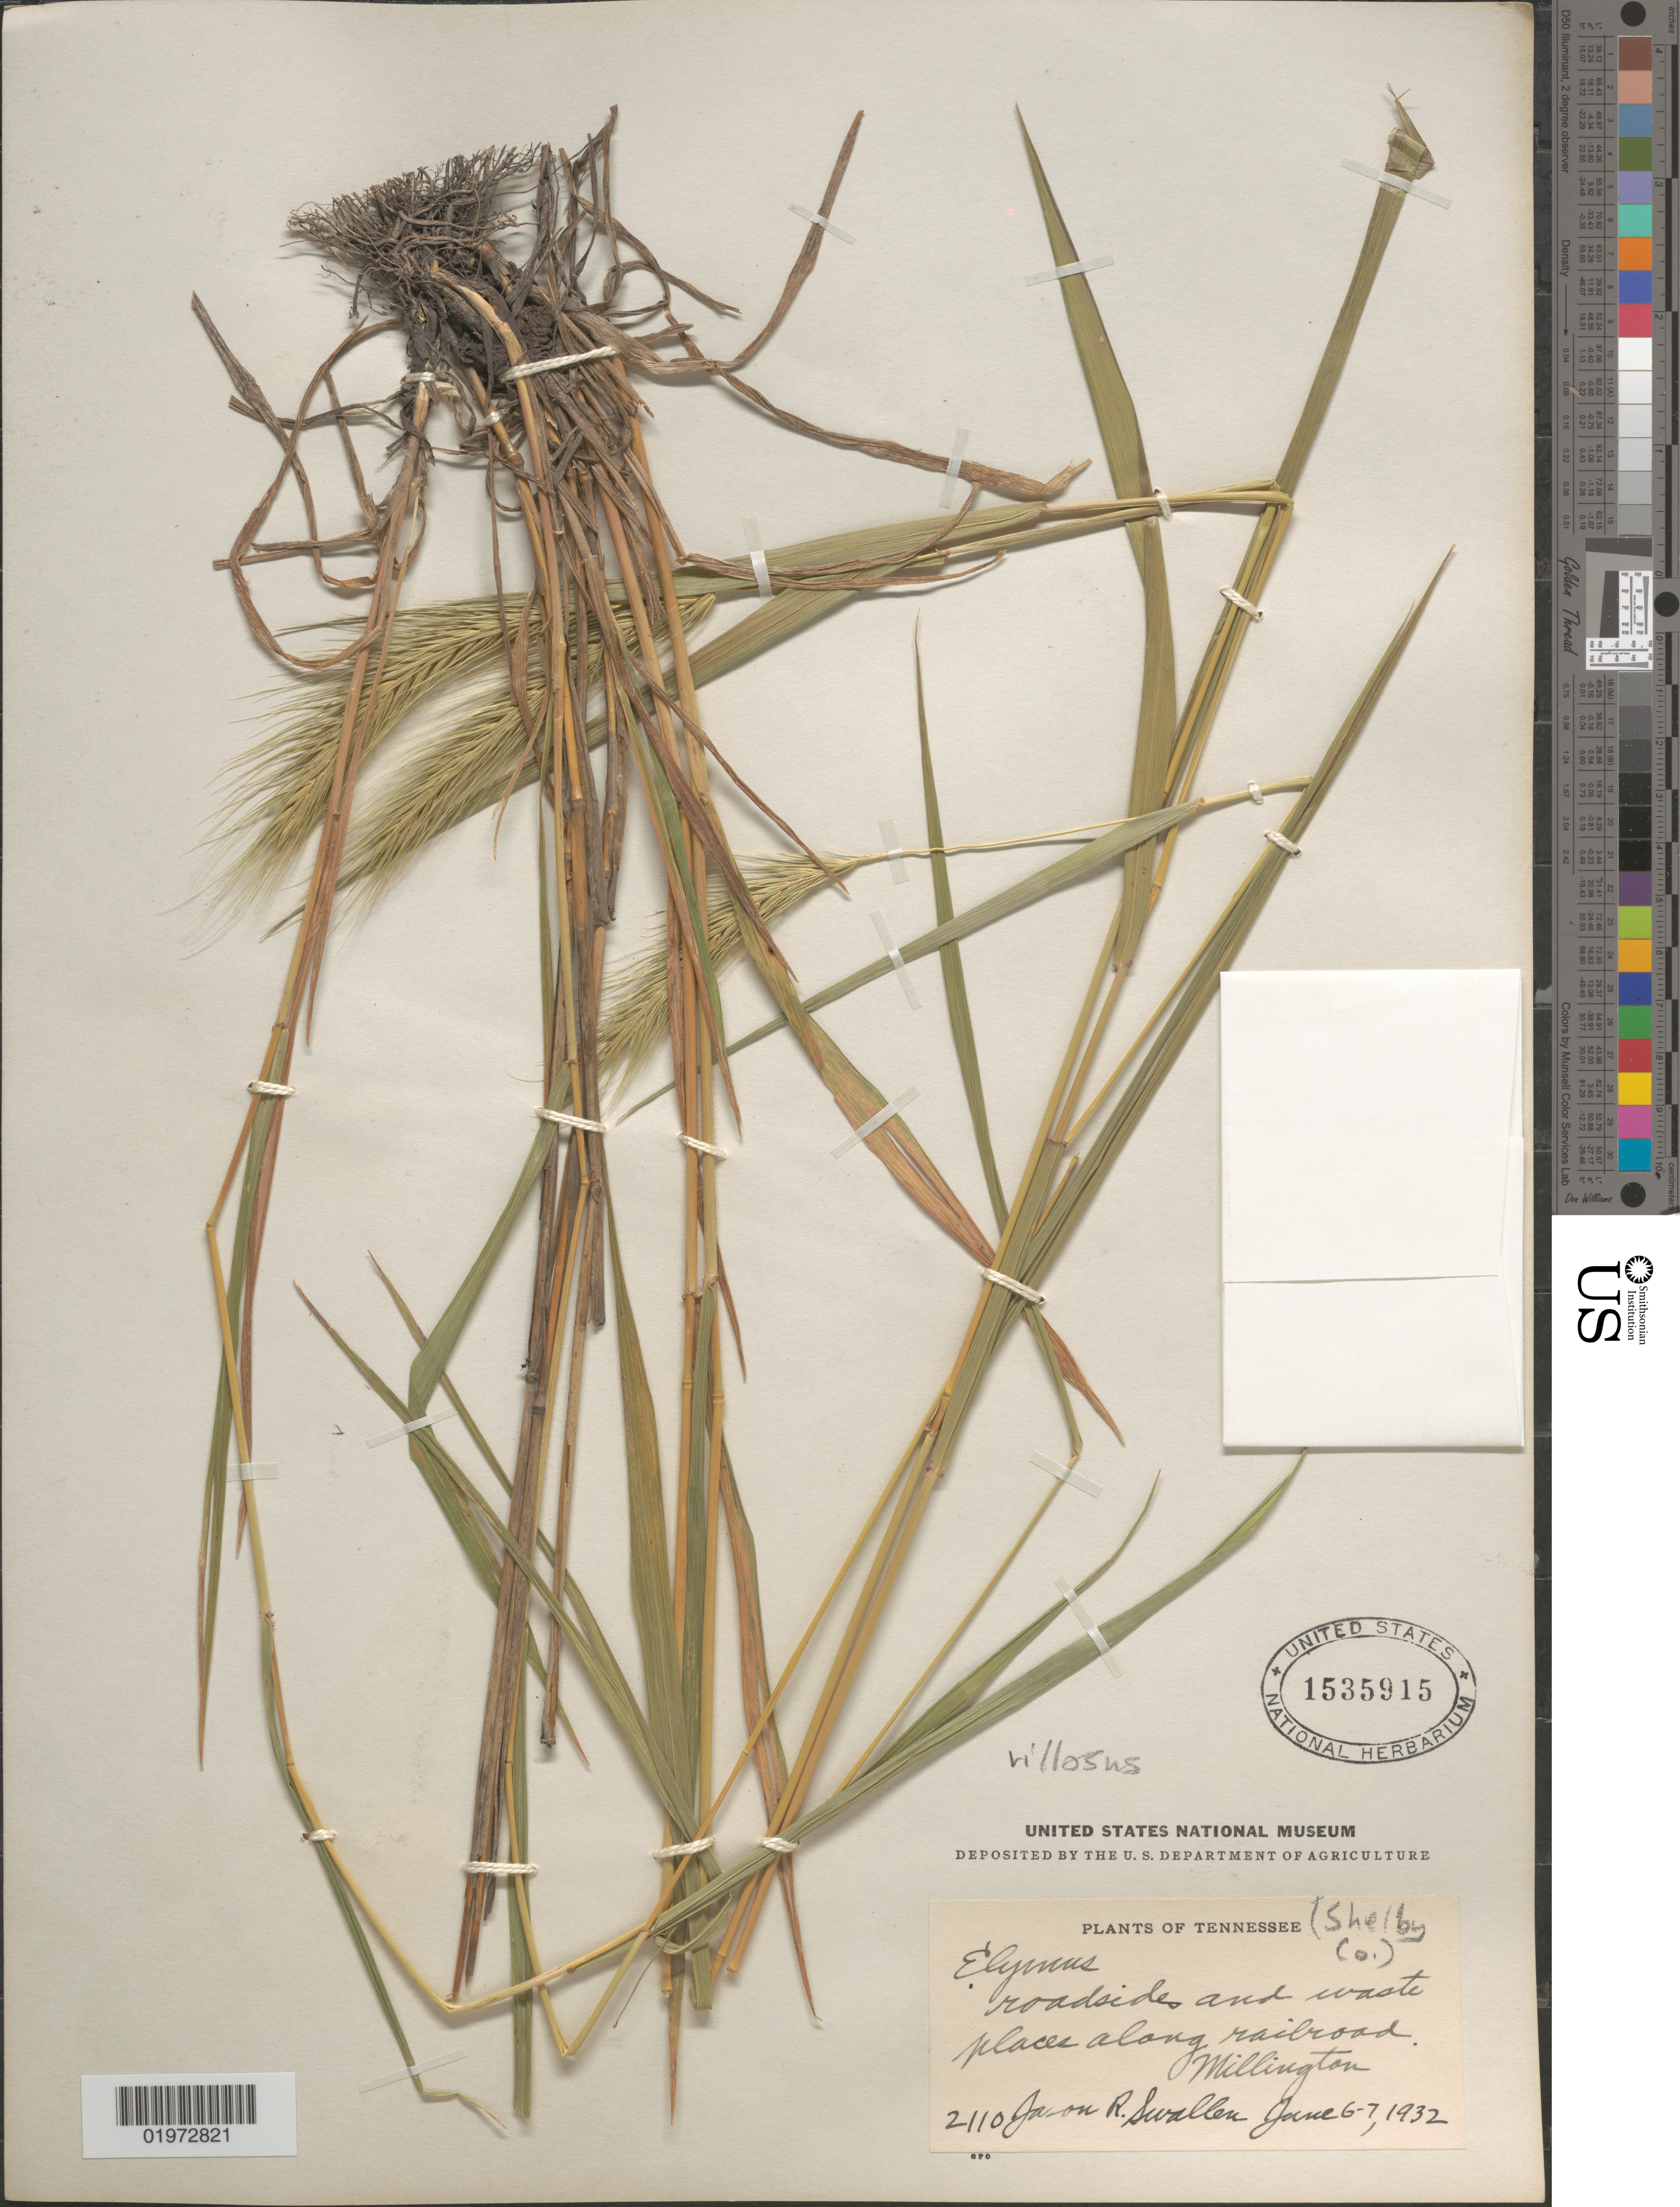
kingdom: Plantae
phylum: Tracheophyta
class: Liliopsida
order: Poales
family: Poaceae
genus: Elymus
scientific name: Elymus villosus var. arkansanus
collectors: J. R. Swallen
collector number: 2110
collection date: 1932-06-06/1932-06-07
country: United States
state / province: Tennessee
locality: Shelby Co. Along railroad. Willington.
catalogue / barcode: US 1535915